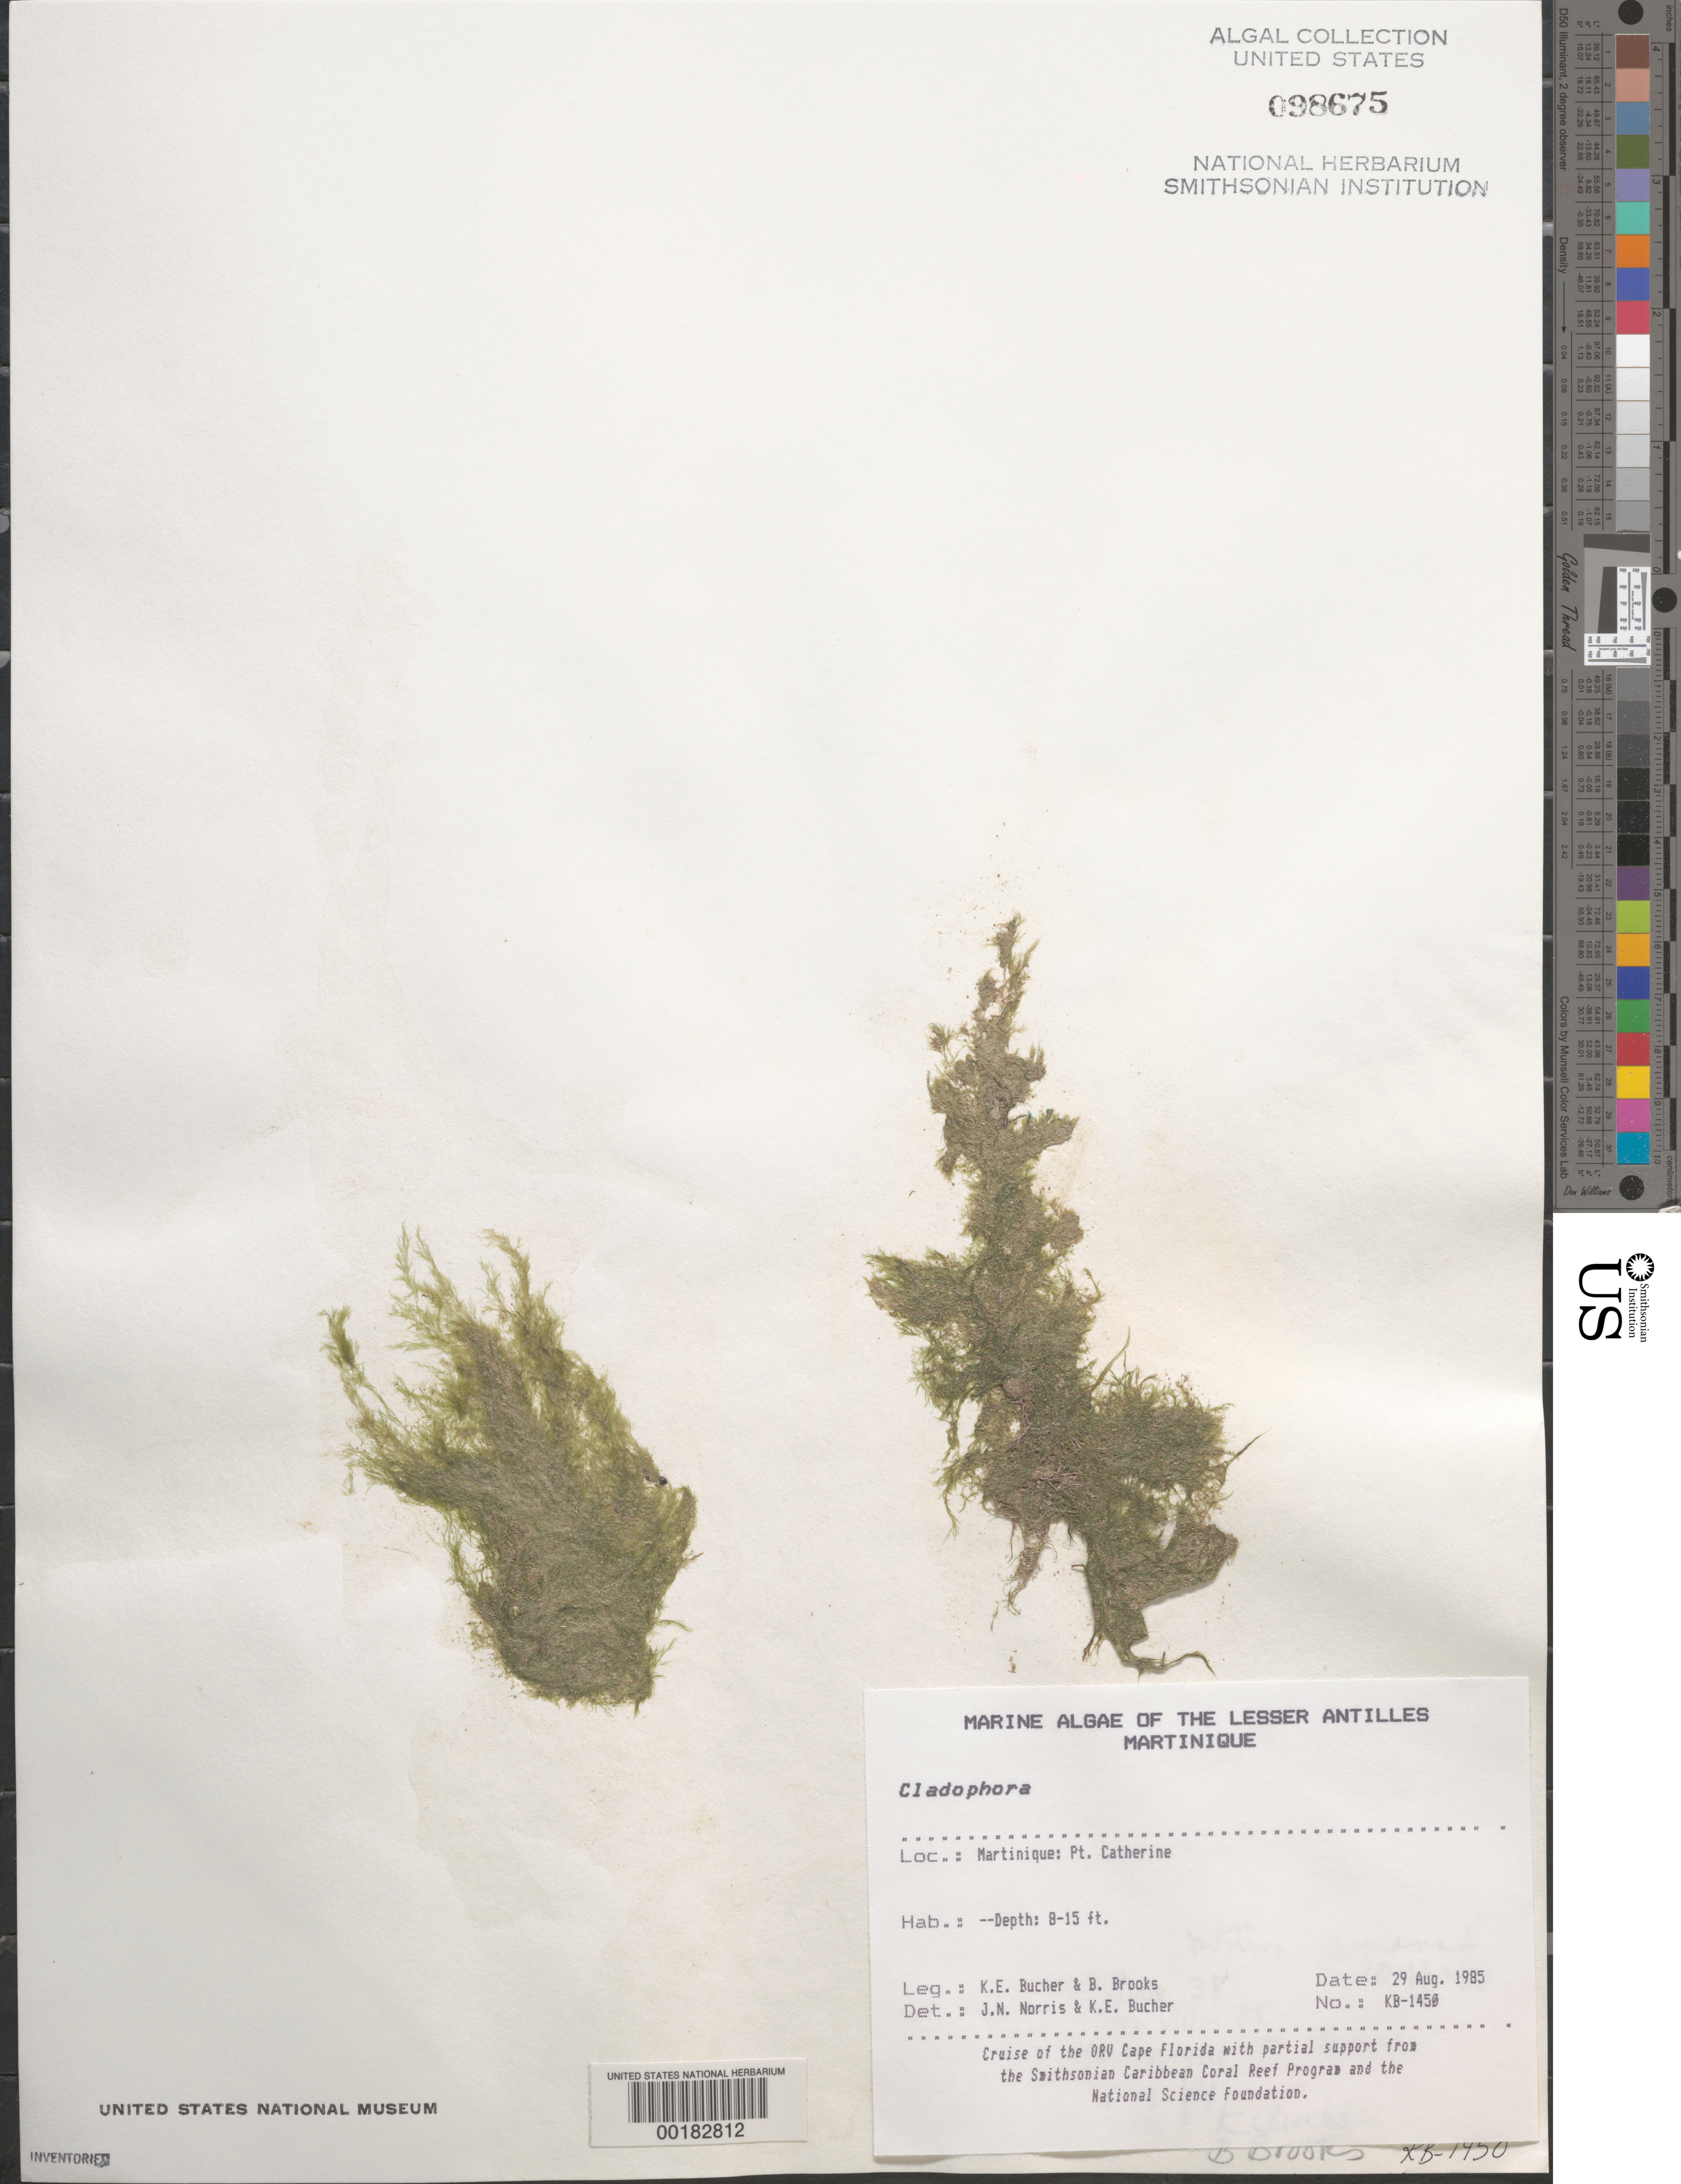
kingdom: Plantae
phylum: Chlorophyta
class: Ulvophyceae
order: Cladophorales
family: Cladophoraceae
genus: Cladophora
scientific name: Cladophora sp.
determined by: Norris, J. N.; Bucher, K. E.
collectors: K. E. Bucher & B. Brooks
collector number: Kb-1450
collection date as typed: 29 Aug 1985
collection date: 1985-08-29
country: Martinique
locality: Pointe Catherine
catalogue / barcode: US 98675